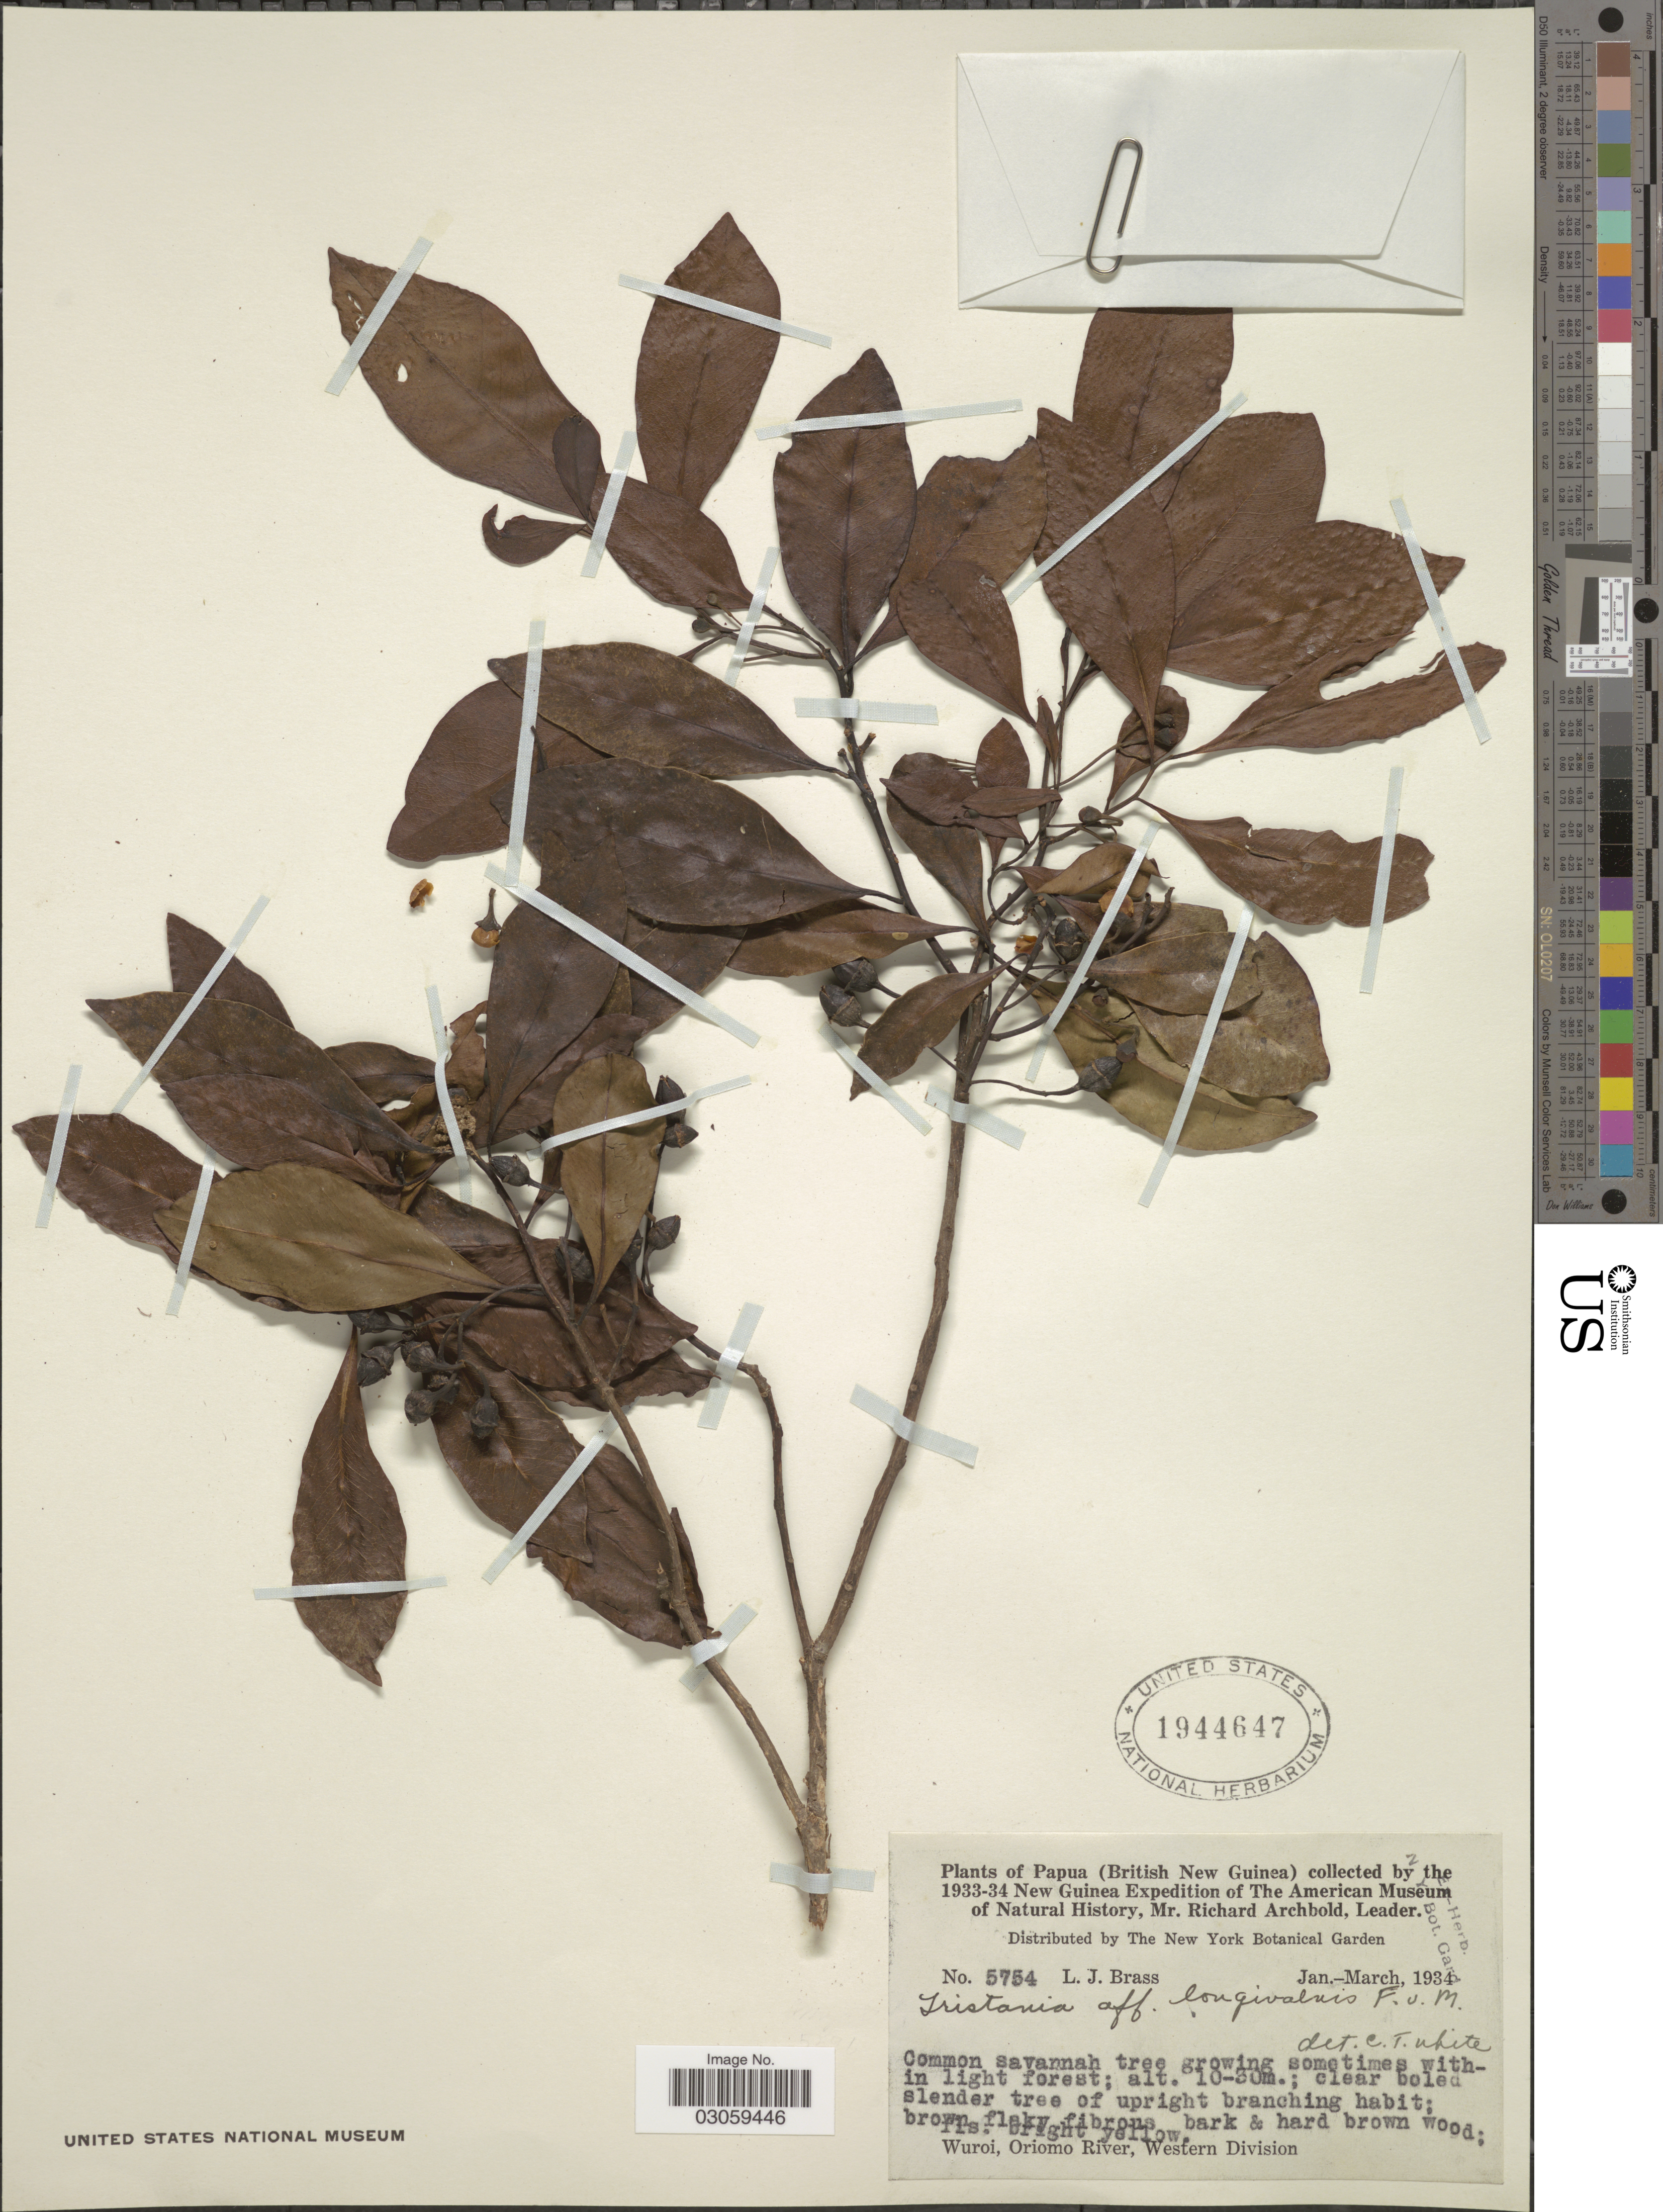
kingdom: Plantae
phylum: Tracheophyta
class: Magnoliopsida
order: Myrtales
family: Myrtaceae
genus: Welchiodendron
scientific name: Welchiodendron longivalve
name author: (F. Muell.) P.G. Wilson & J. T. Waterh.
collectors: L. J. Brass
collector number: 5754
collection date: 1934-01/1934-03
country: Papua New Guinea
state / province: Manus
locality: Papua (British New Guinea). Wuroi, Oriomo River, Western Division.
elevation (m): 10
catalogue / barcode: US 1944647